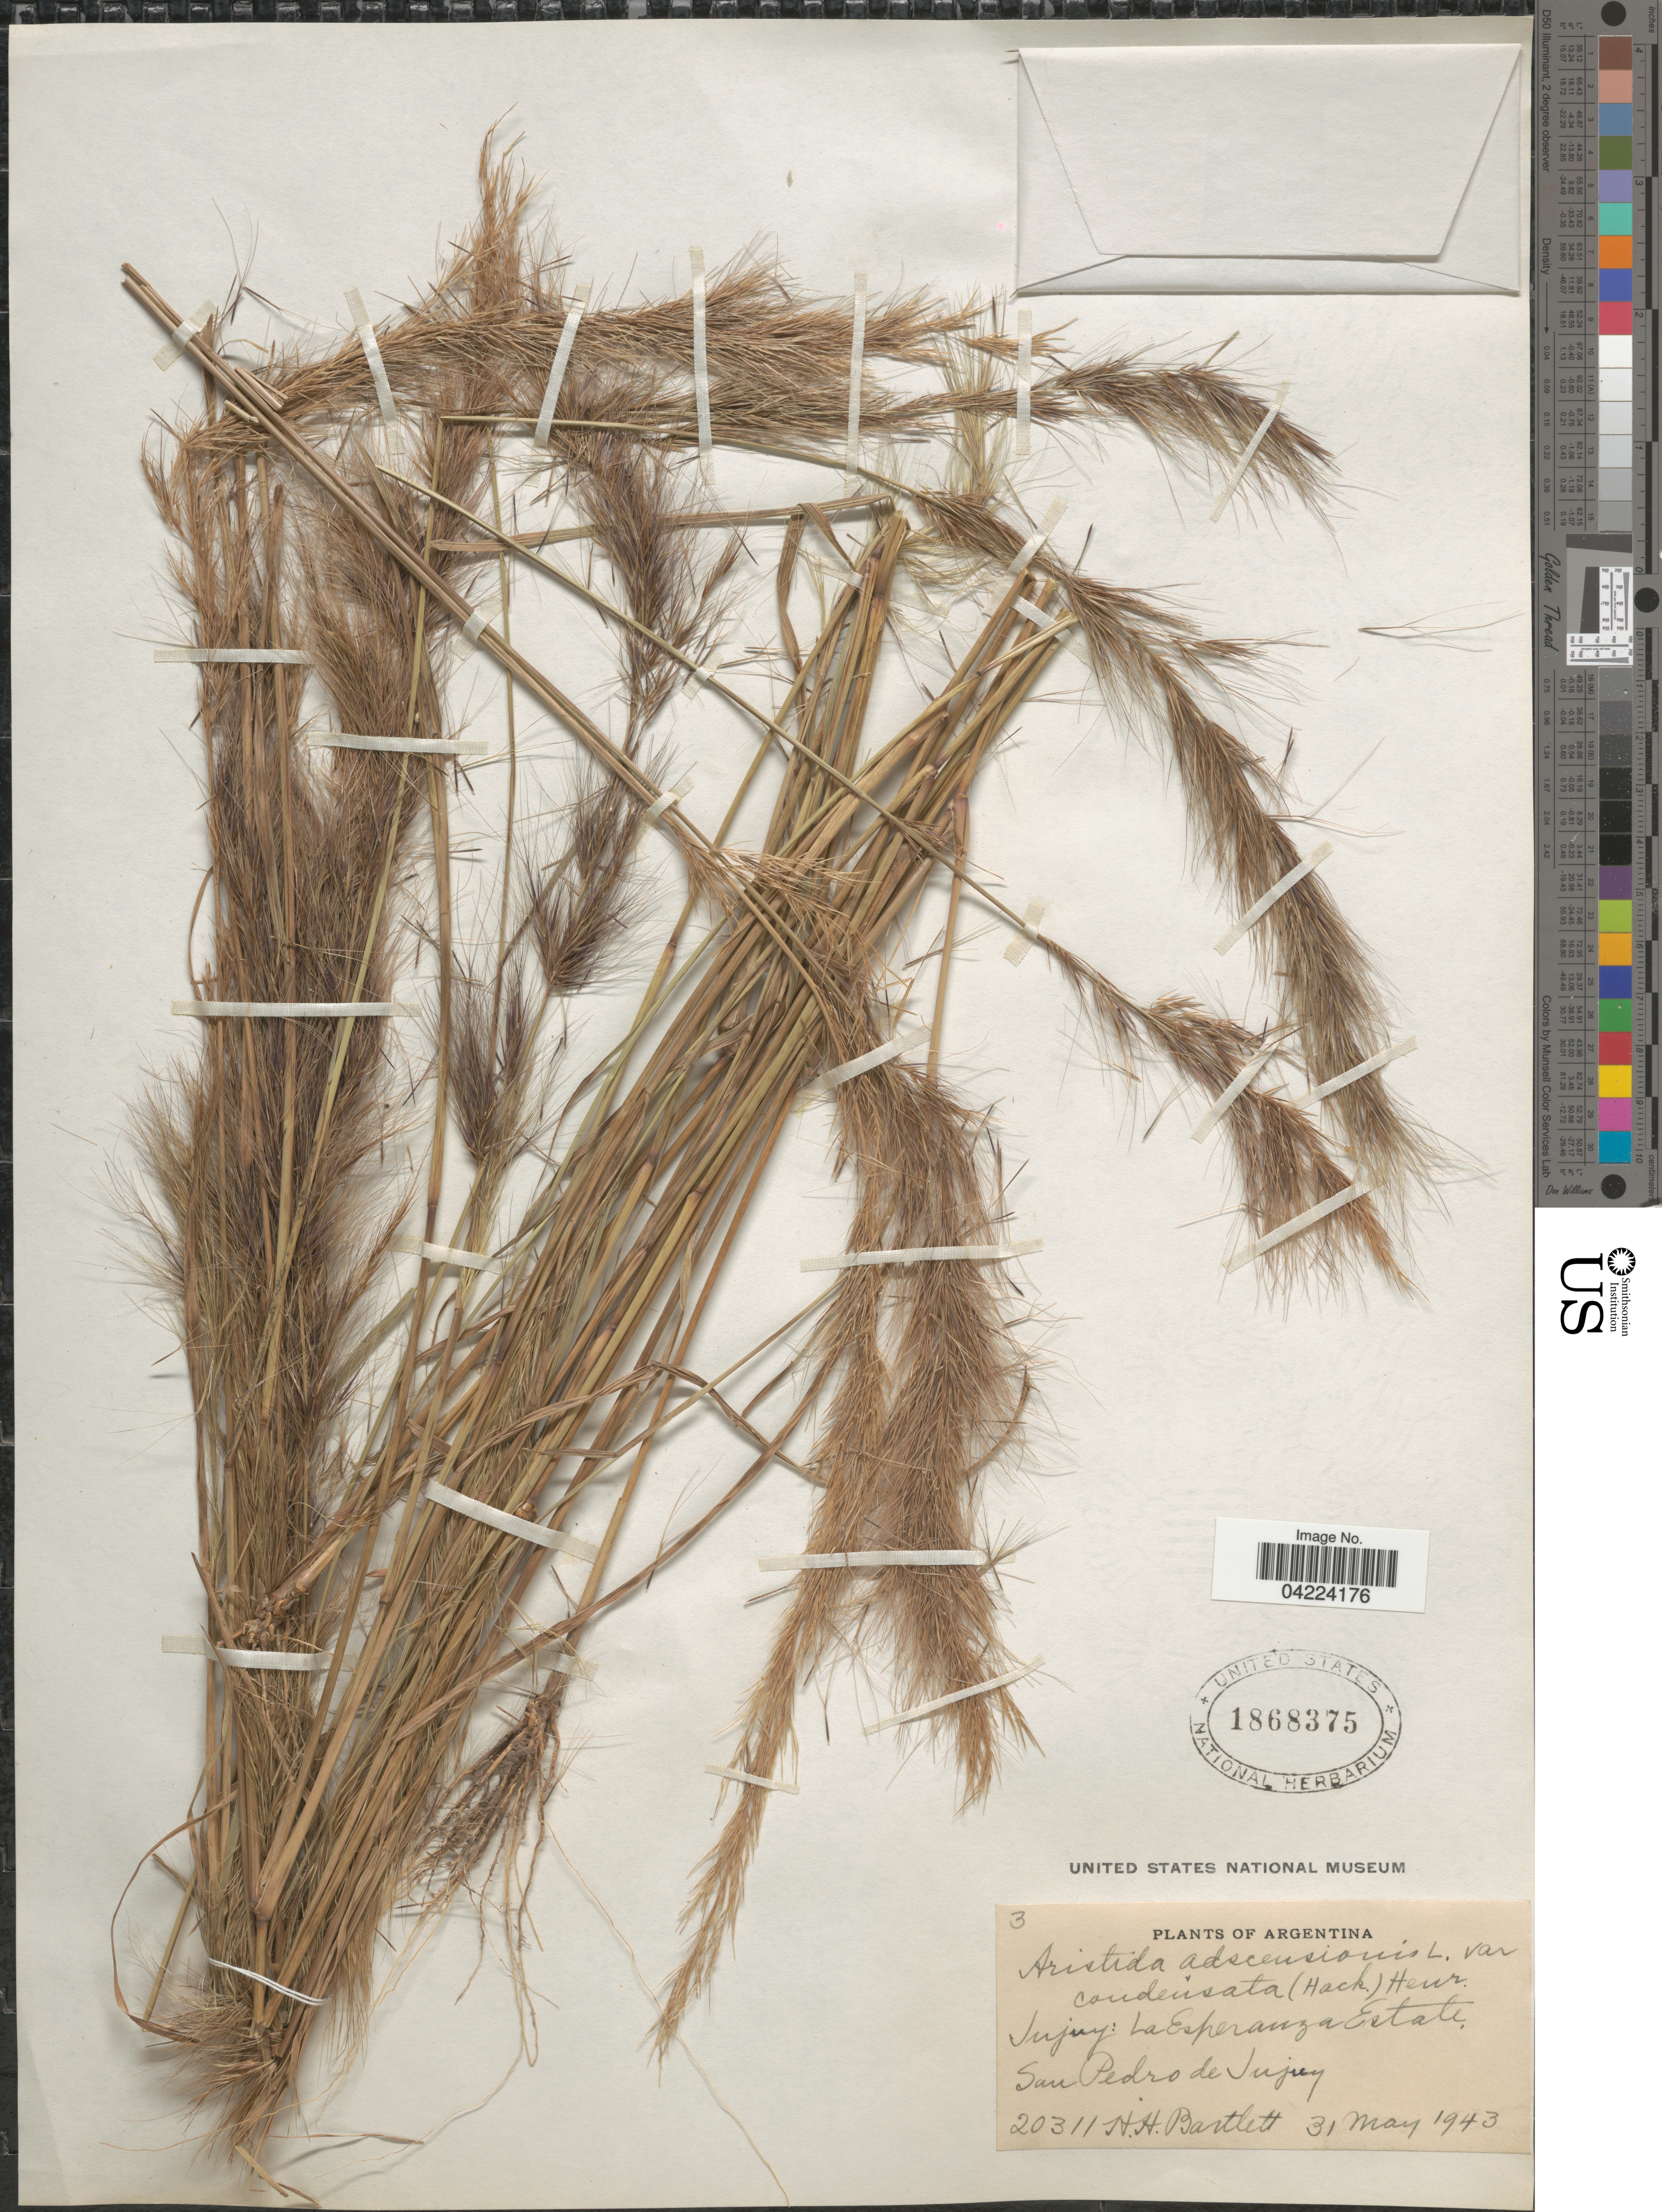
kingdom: Plantae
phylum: Tracheophyta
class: Liliopsida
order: Poales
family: Poaceae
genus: Aristida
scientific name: Aristida adscensionis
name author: L.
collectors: H. H. Bartlett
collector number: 20311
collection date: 1943-05-31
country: Argentina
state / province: Jujuy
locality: La Esperanza Estate. San Pedro de Jujuy.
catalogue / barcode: US 1868375